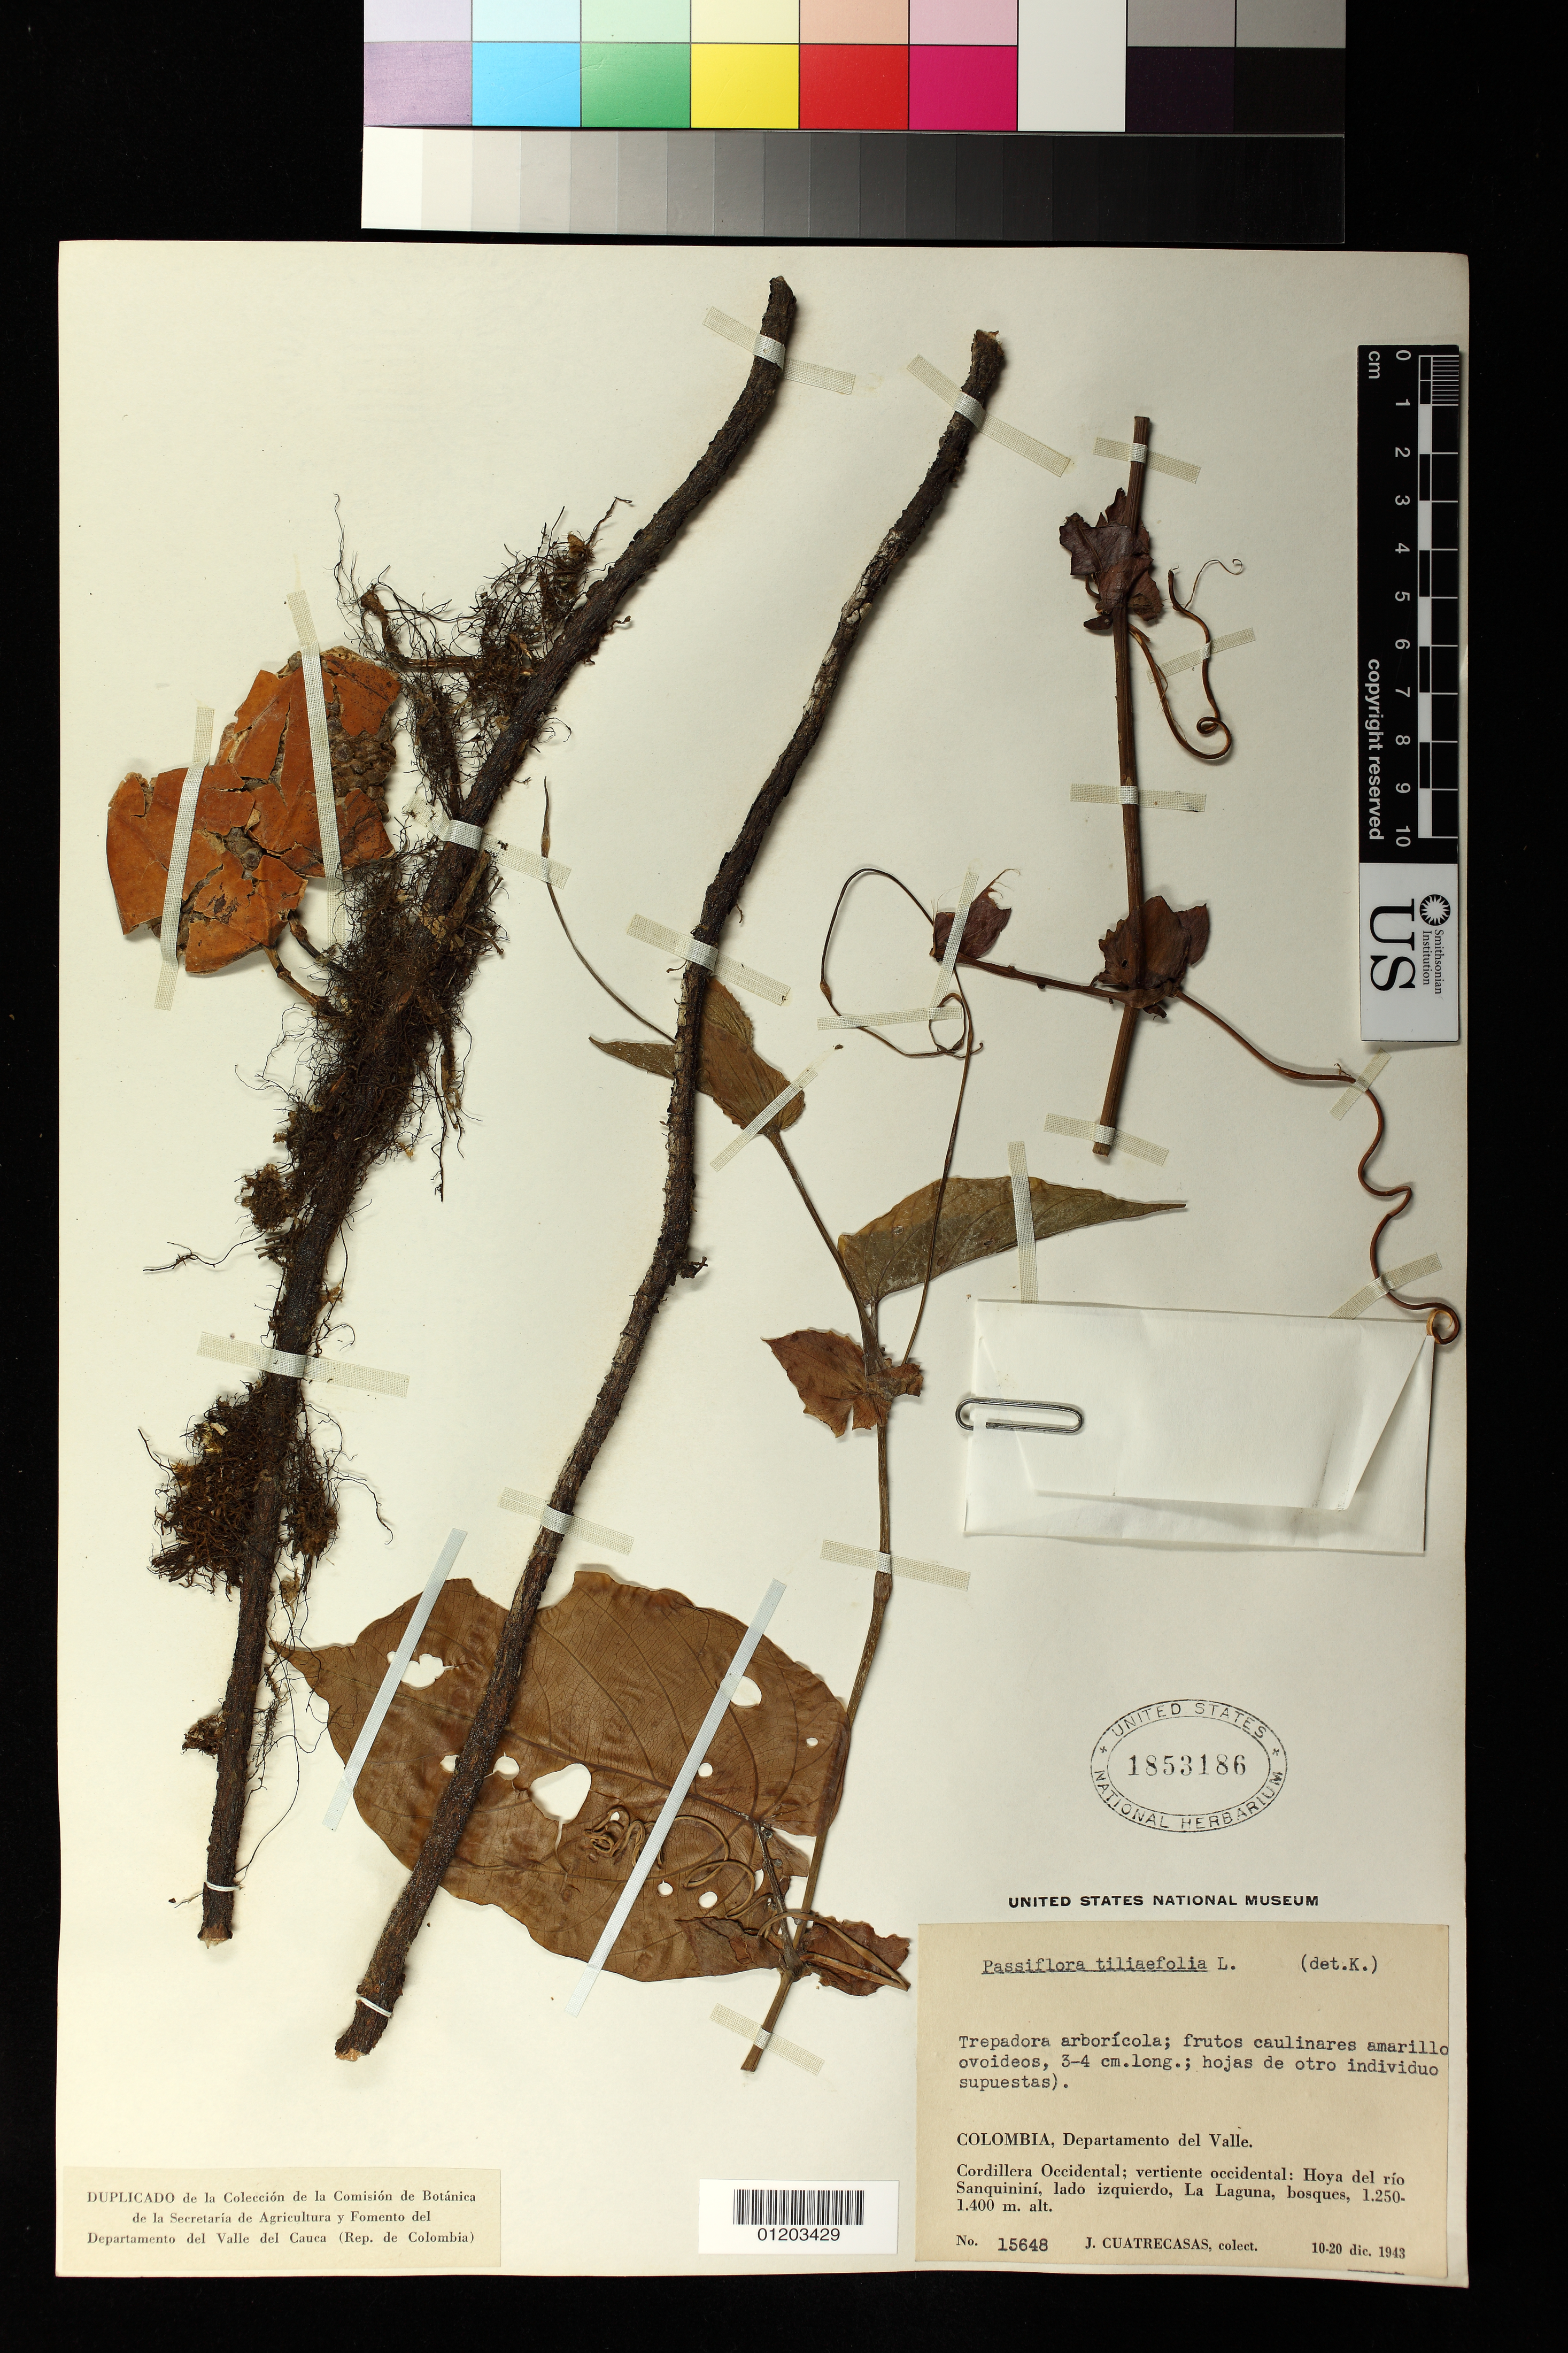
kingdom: Plantae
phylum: Tracheophyta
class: Magnoliopsida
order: Malpighiales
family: Passifloraceae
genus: Passiflora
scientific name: Passiflora tiliifolia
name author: L.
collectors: J. Cuatrecasas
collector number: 15648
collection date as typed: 10 Dec 1943 to 20 Dec 1943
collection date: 1943-12-10/1943-12-20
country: Colombia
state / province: Valle del Cauca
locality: Cordillera Occidental; vertiente occidental: Hoya del río Sanquininí, lado izquierdo, La Laguna.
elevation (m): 1250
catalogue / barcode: US 1853186